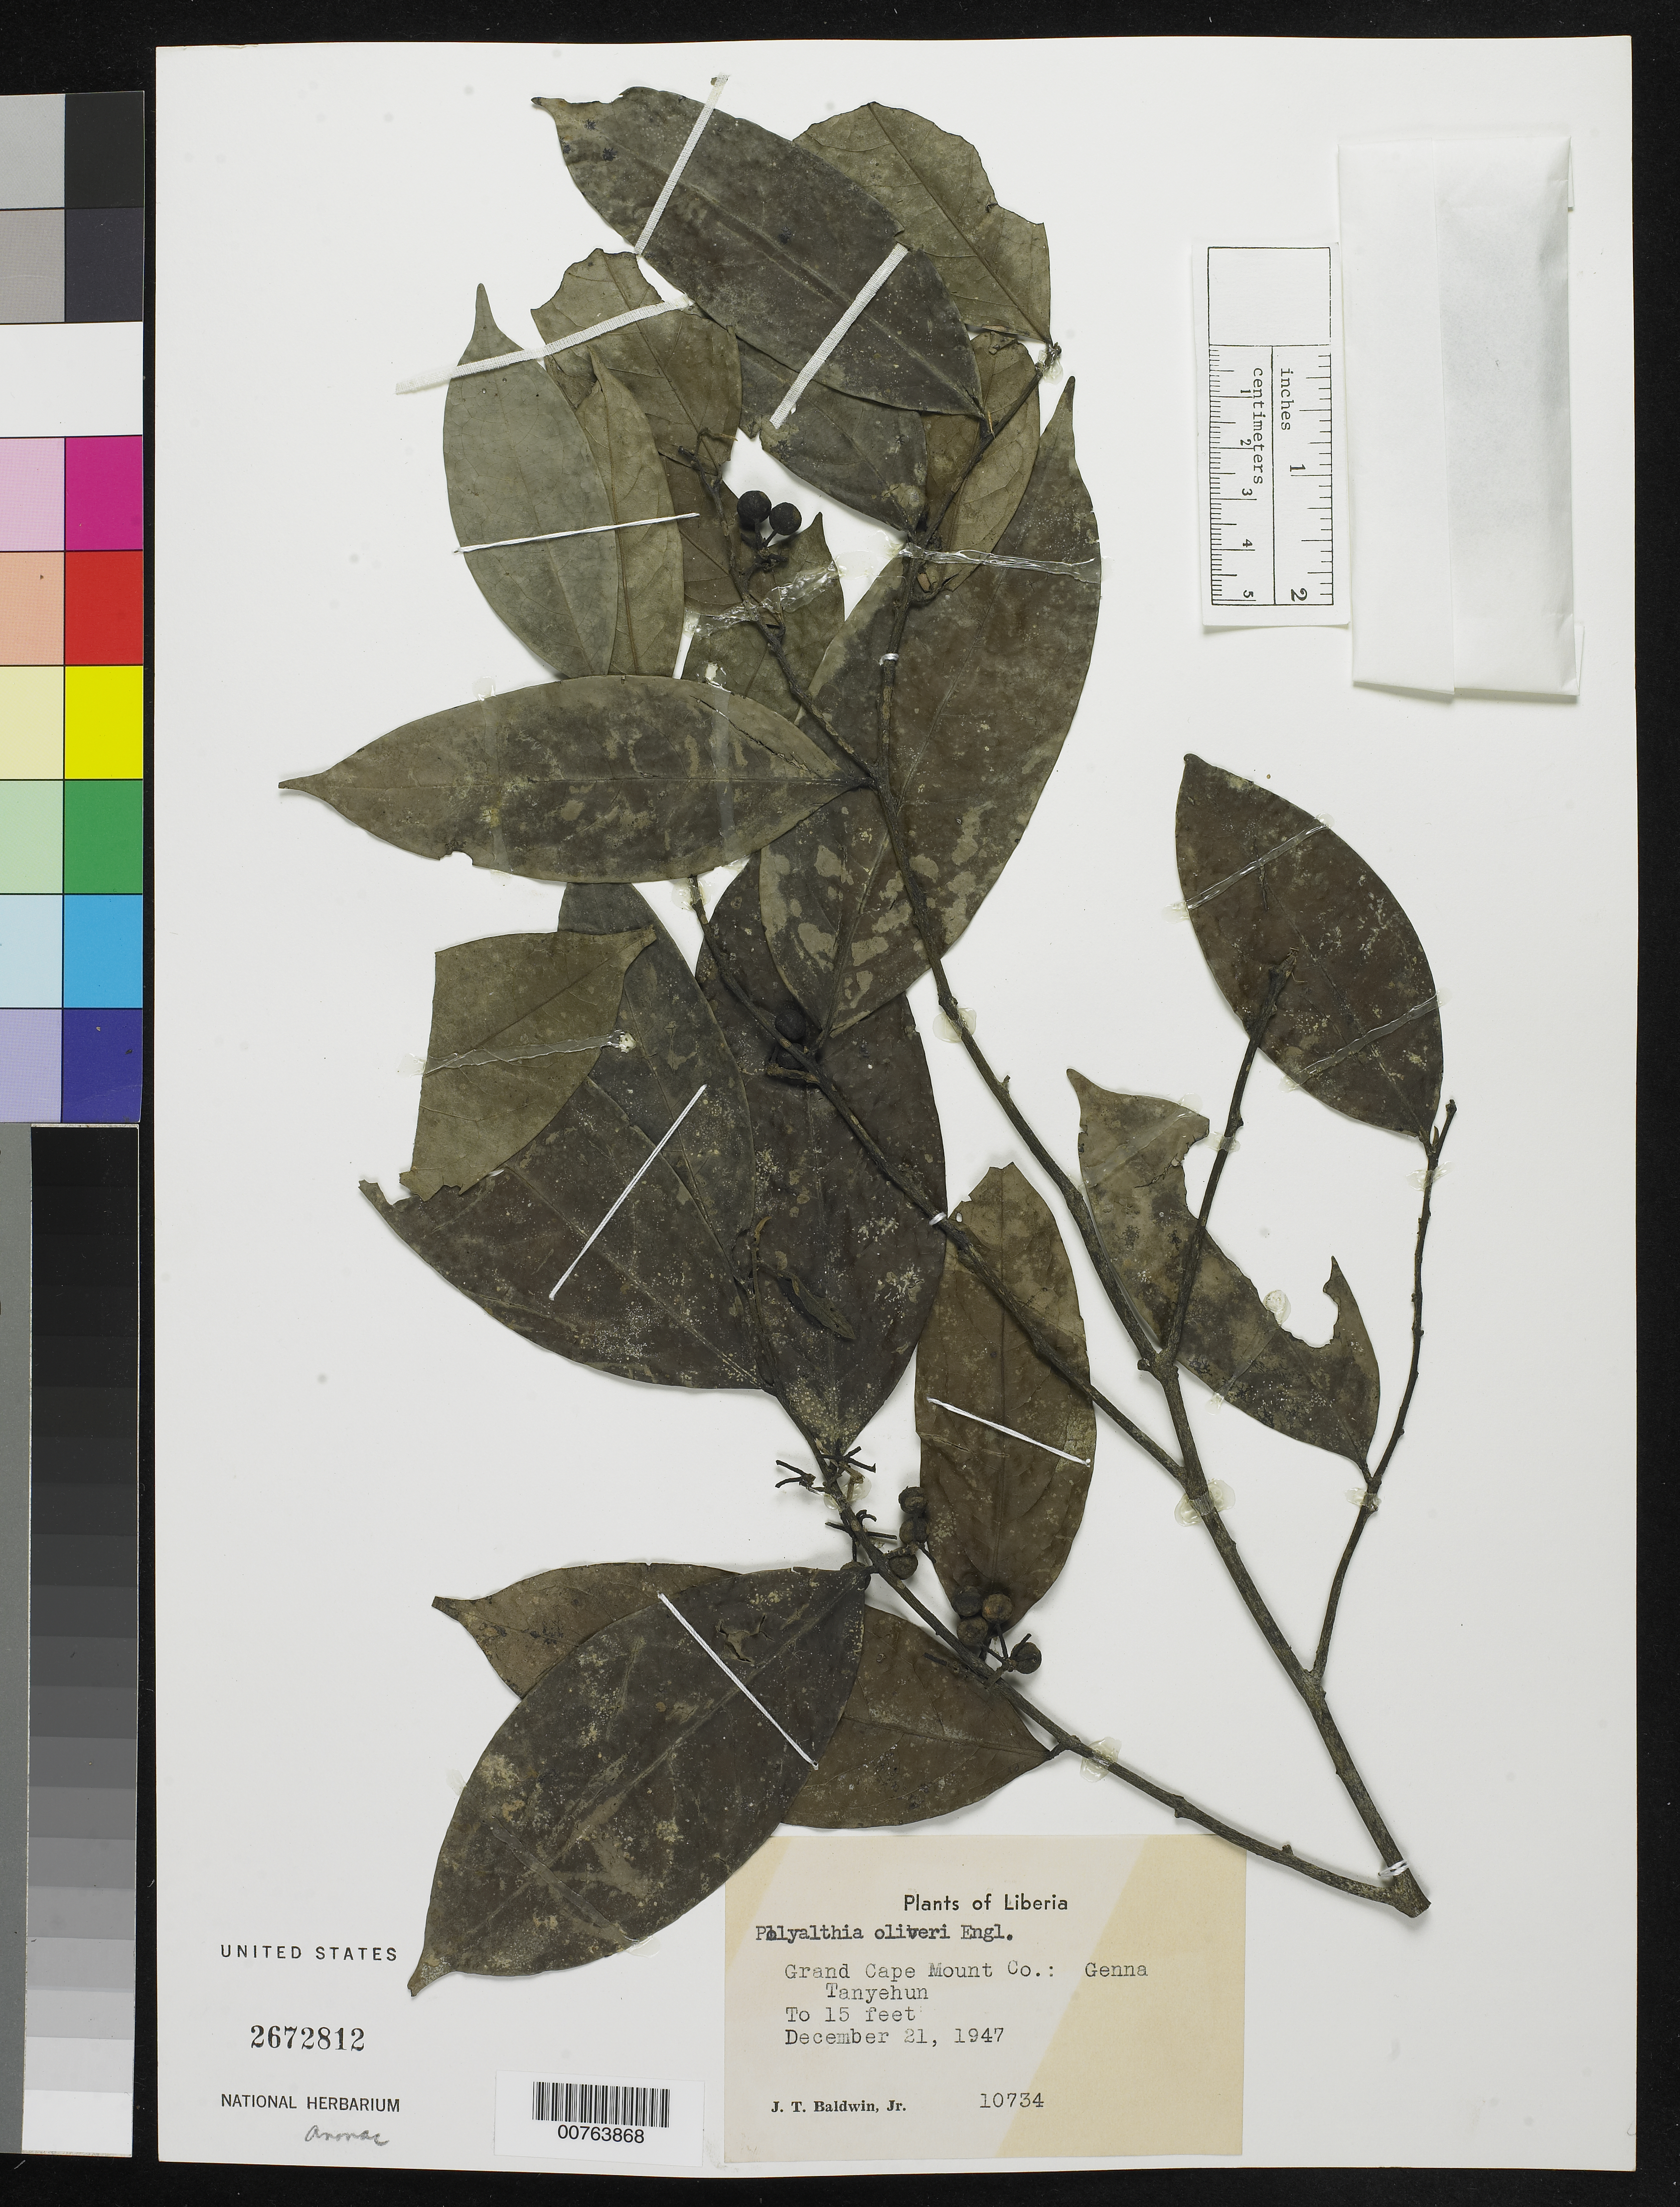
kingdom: Plantae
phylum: Tracheophyta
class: Magnoliopsida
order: Magnoliales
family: Annonaceae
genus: Polyalthia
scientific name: Polyalthia oliveri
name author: Engl.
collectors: J. T. Baldwin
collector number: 10734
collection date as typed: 21 Dec 1947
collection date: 1947-12-21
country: Liberia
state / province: Grand Cape Mount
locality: Genna; Tanyehun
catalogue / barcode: US 2672812